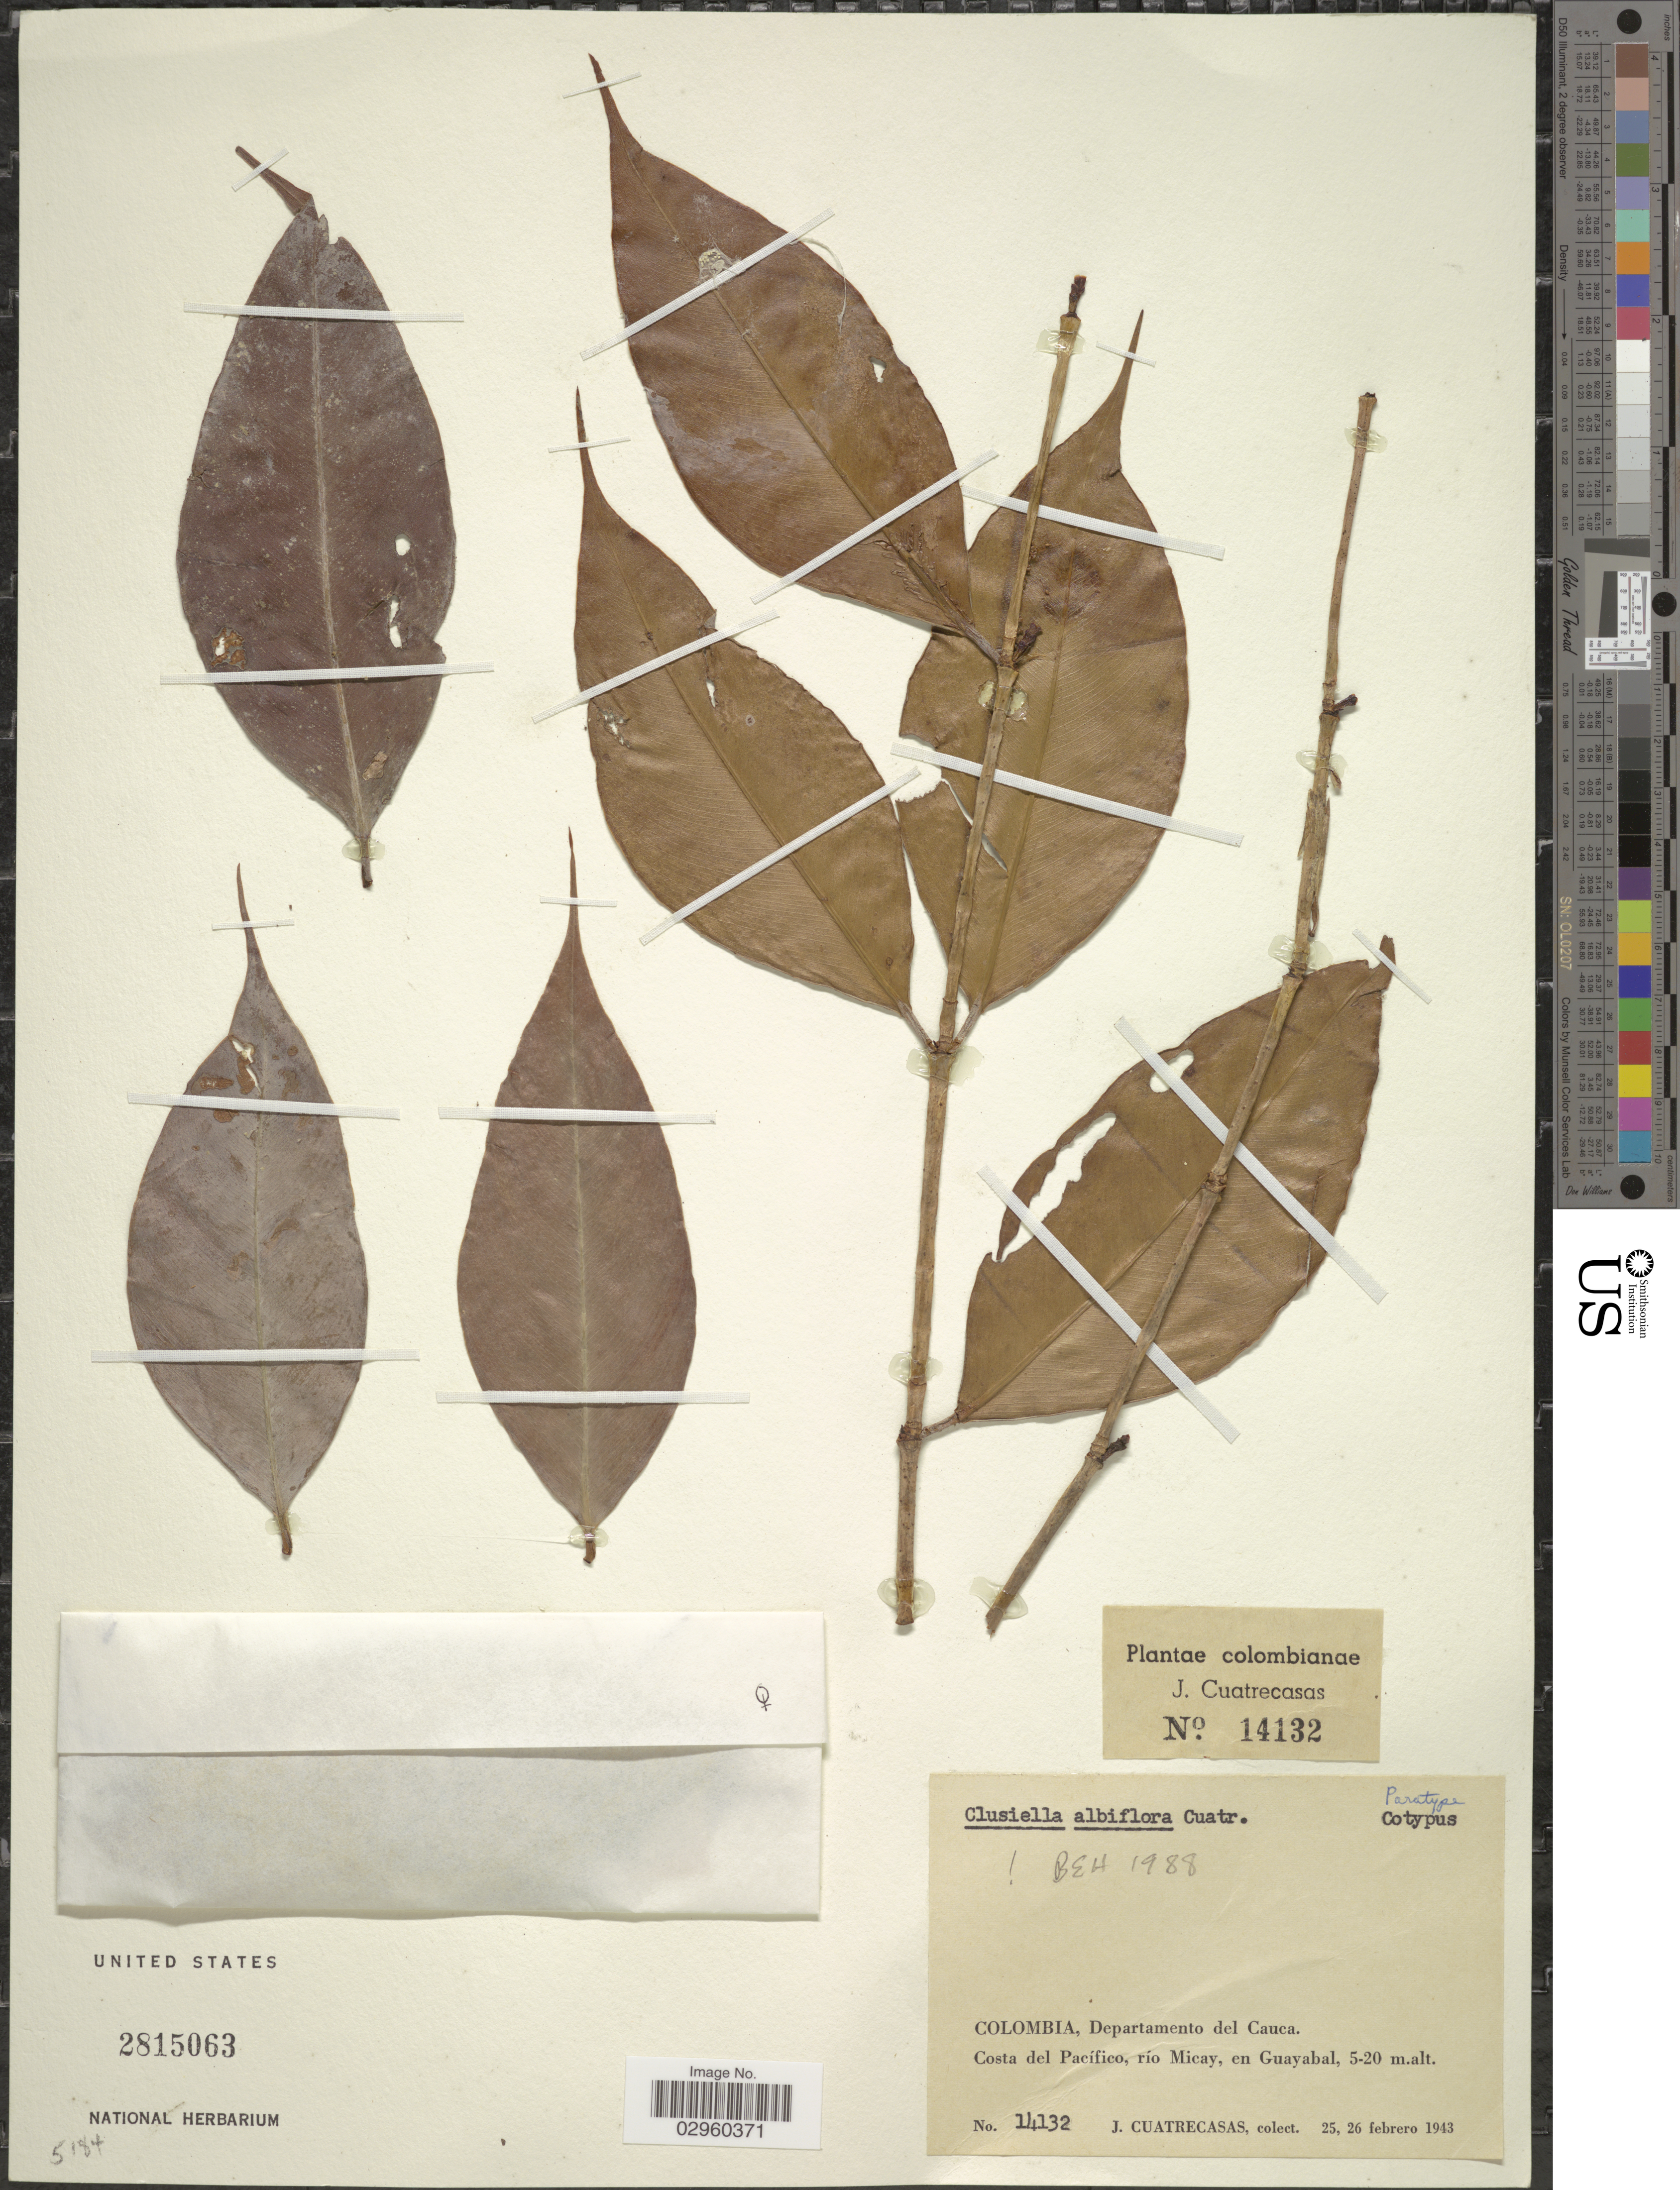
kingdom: Plantae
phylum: Tracheophyta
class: Magnoliopsida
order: Malpighiales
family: Calophyllaceae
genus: Clusiella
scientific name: Clusiella albiflora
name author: Cuatrec.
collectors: J. Cuatrecasas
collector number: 14132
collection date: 1943-02-25/1943-02-26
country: Colombia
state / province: Cauca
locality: Departamento del Cauca. Costa del Pacífico, río Micay, en Guayabal.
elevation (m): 5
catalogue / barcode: US 2815063